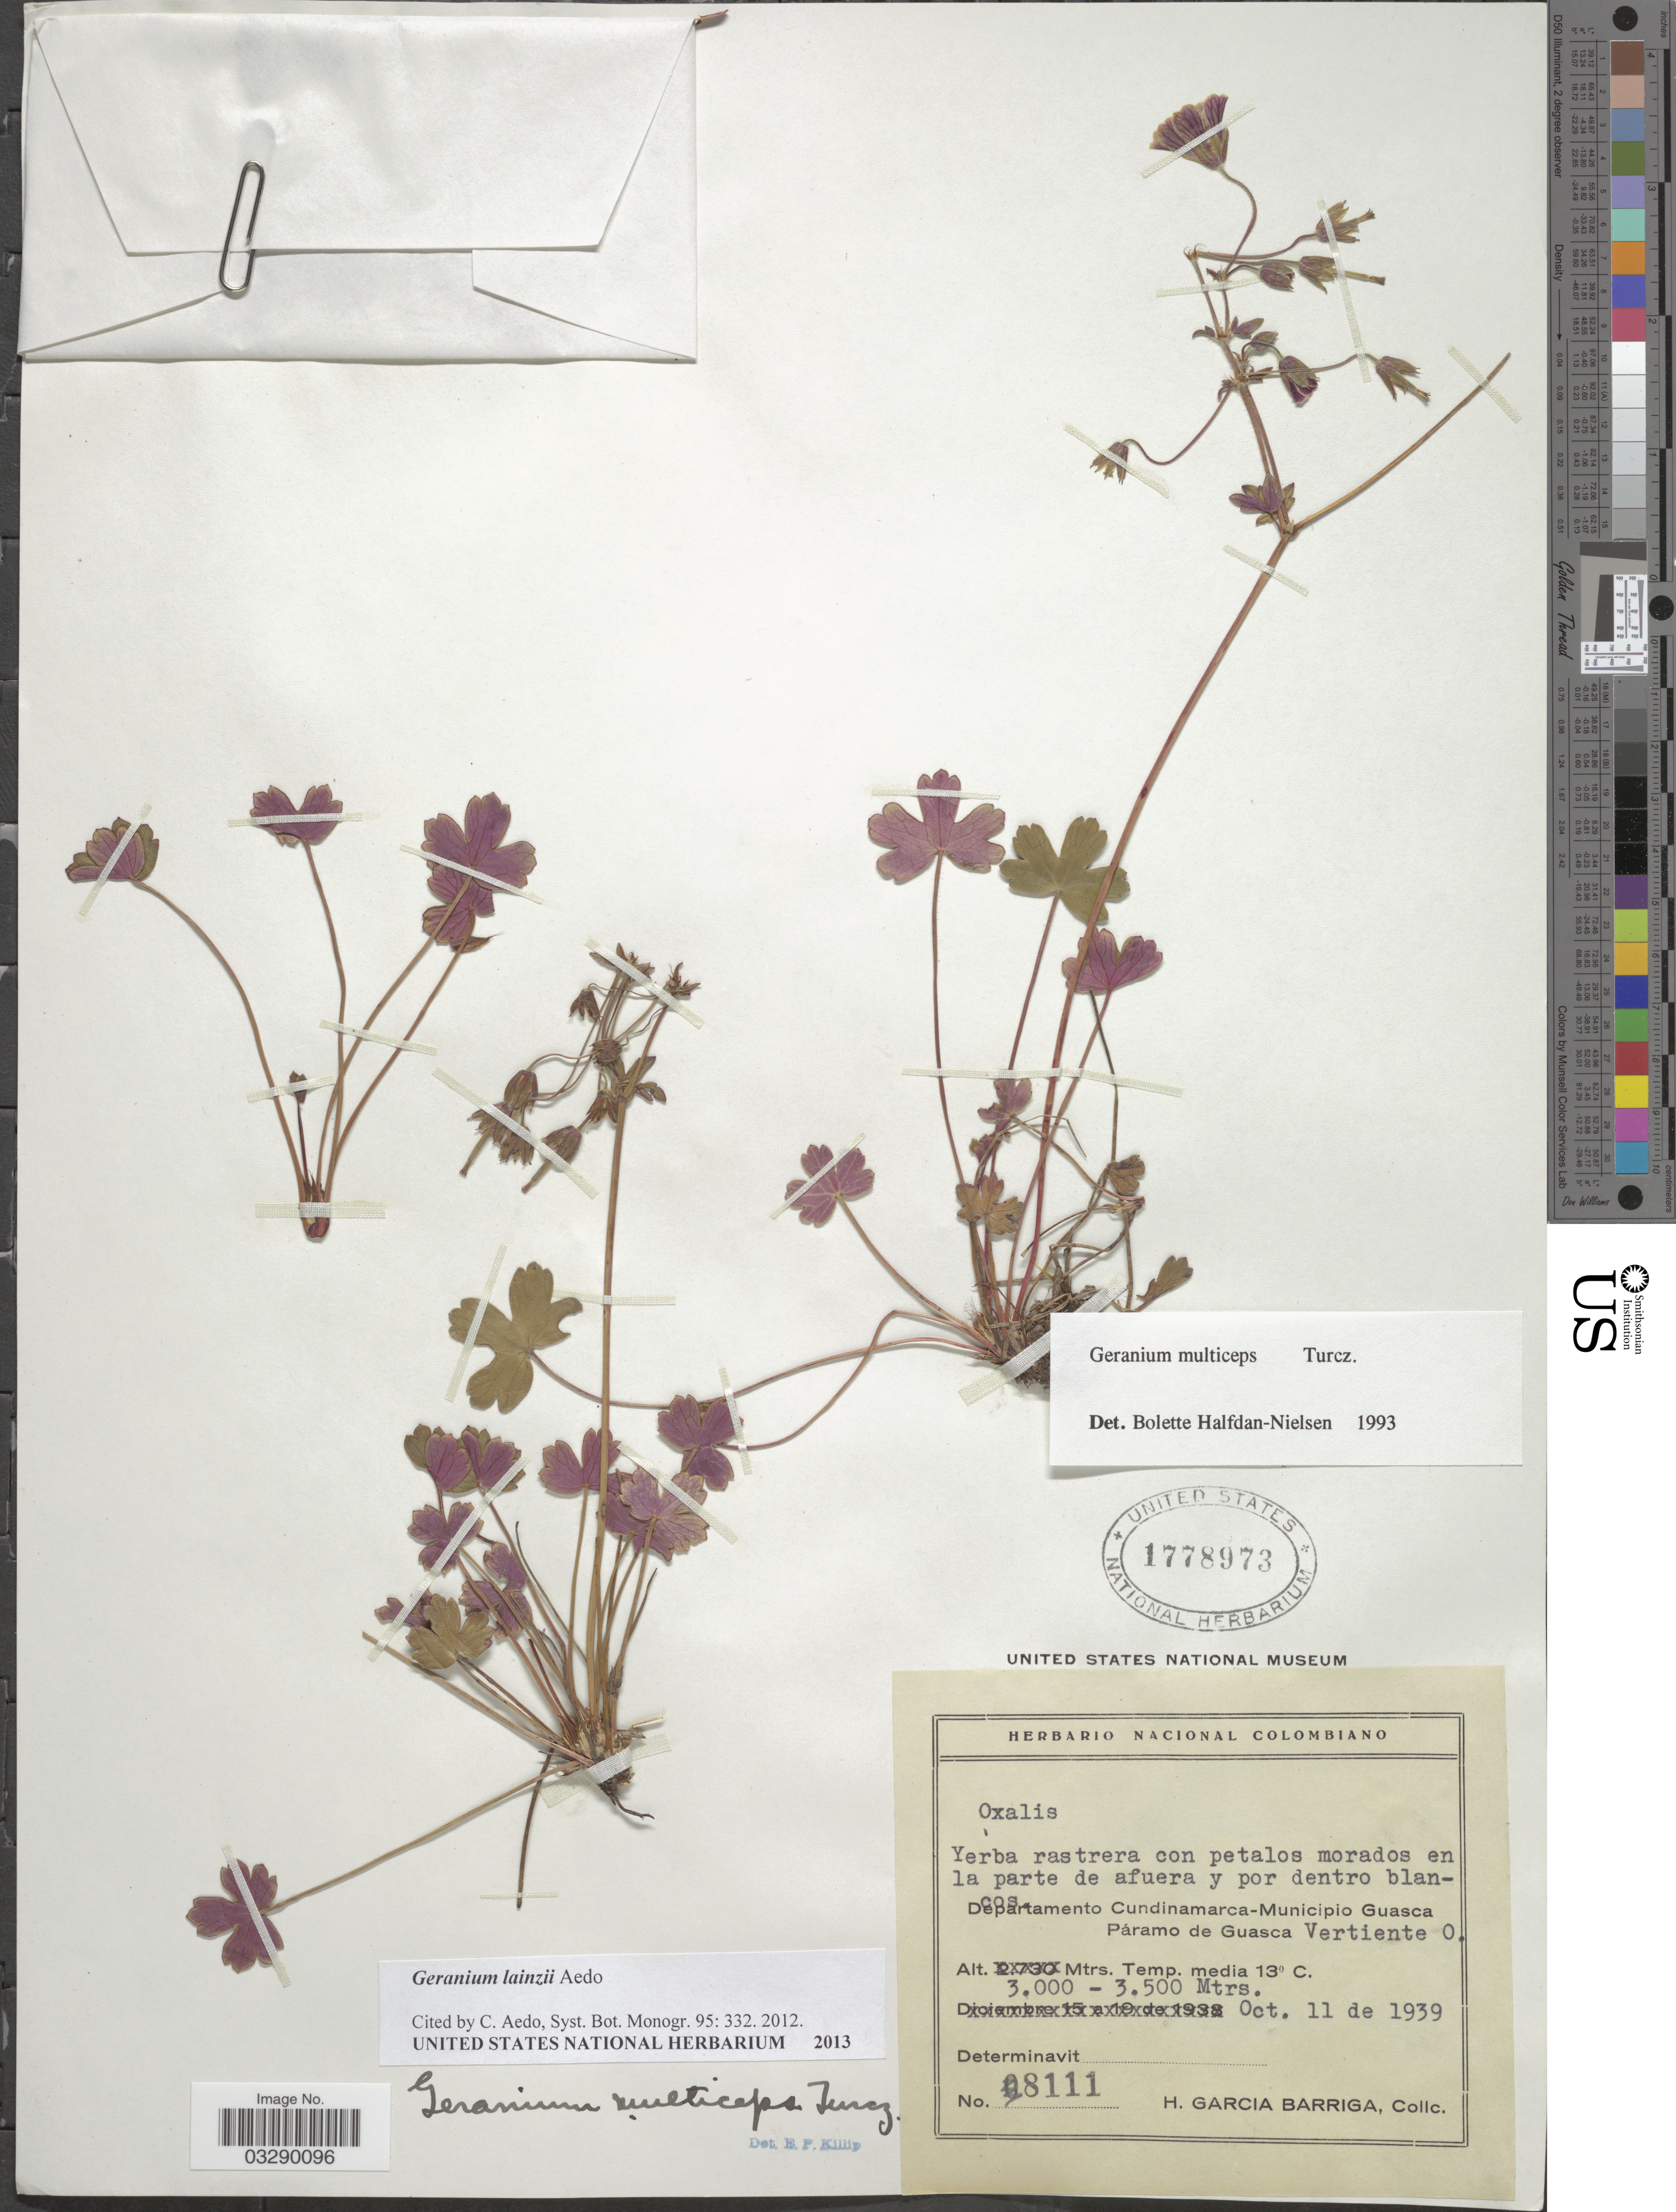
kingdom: Plantae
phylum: Tracheophyta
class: Magnoliopsida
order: Geraniales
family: Geraniaceae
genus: Geranium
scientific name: Geranium lainzii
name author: Aedo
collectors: H. García Barriga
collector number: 8111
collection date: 1939-10-11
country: Colombia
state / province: Cundinamarca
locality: Departamento Cundinamarca - Municipio Guasca Páramo de Guasca Vertiente O.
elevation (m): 3000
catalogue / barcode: US 1778973